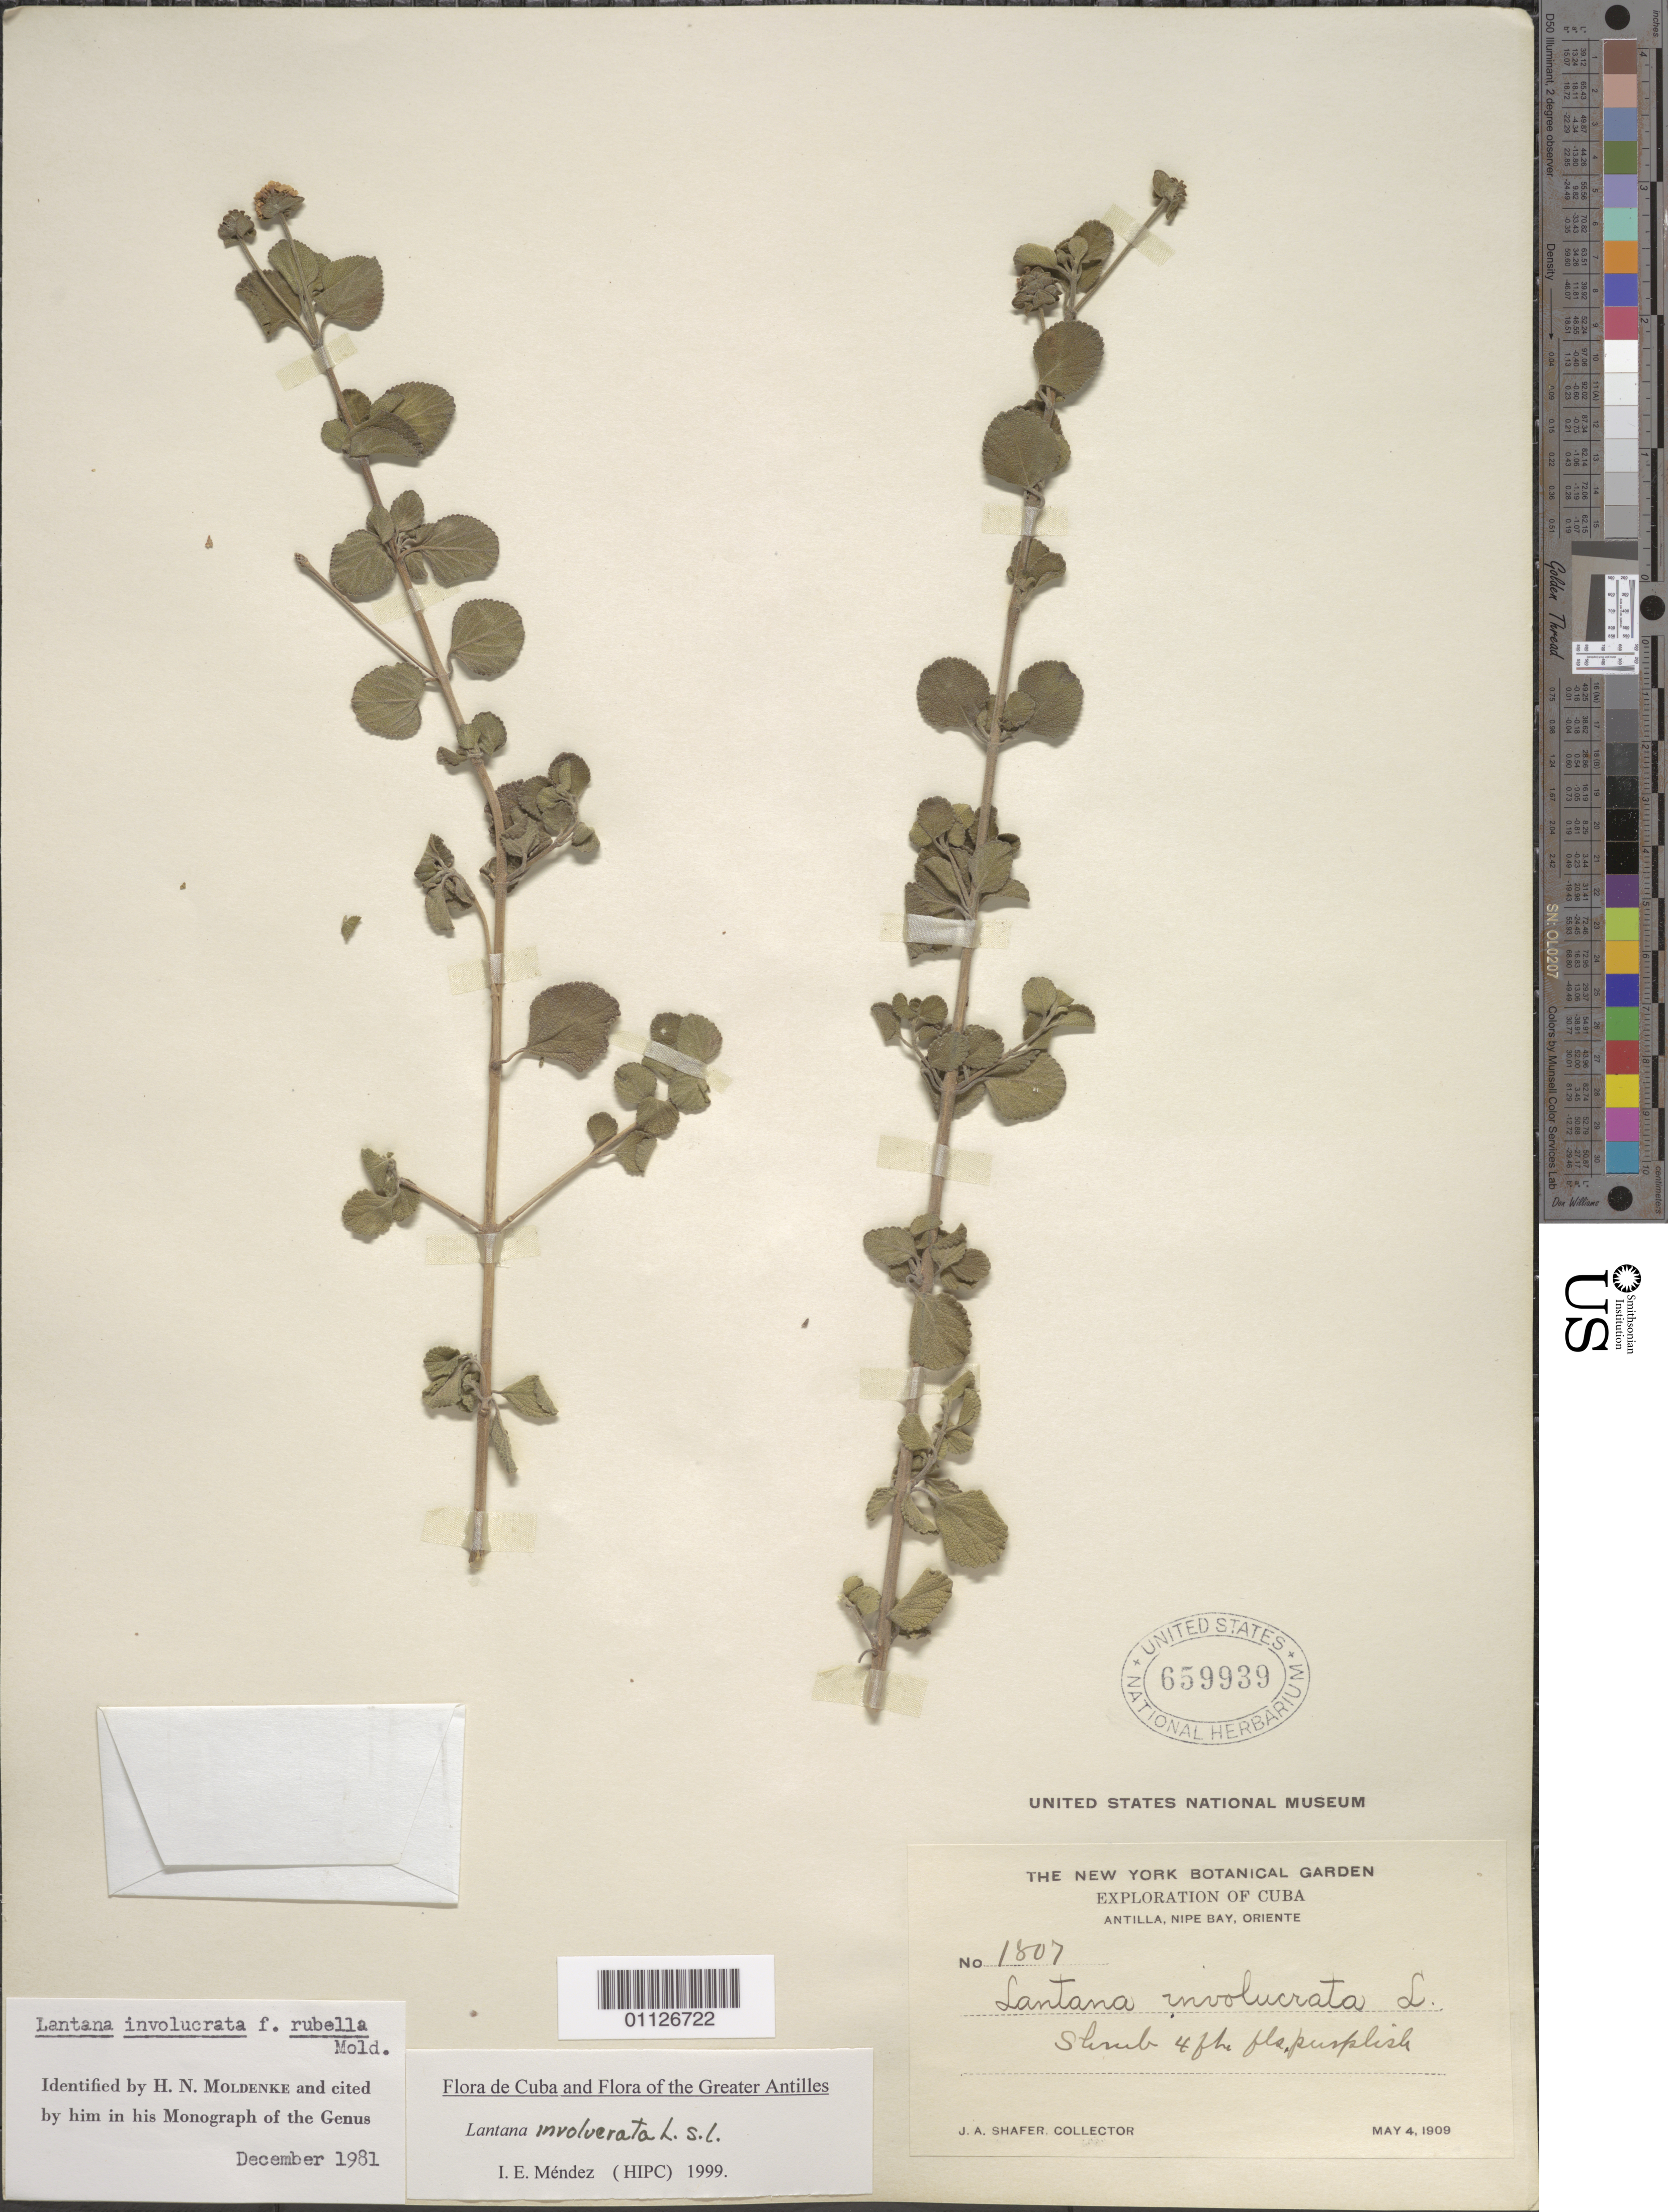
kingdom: Plantae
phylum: Tracheophyta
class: Magnoliopsida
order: Lamiales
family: Verbenaceae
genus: Lantana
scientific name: Lantana involucrata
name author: L.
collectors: J. A. Shafer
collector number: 1807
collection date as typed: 04 May 1909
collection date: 1909-05-04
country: Cuba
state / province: Holguín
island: Cuba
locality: Antilla, Nipe Bay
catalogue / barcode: US 659939